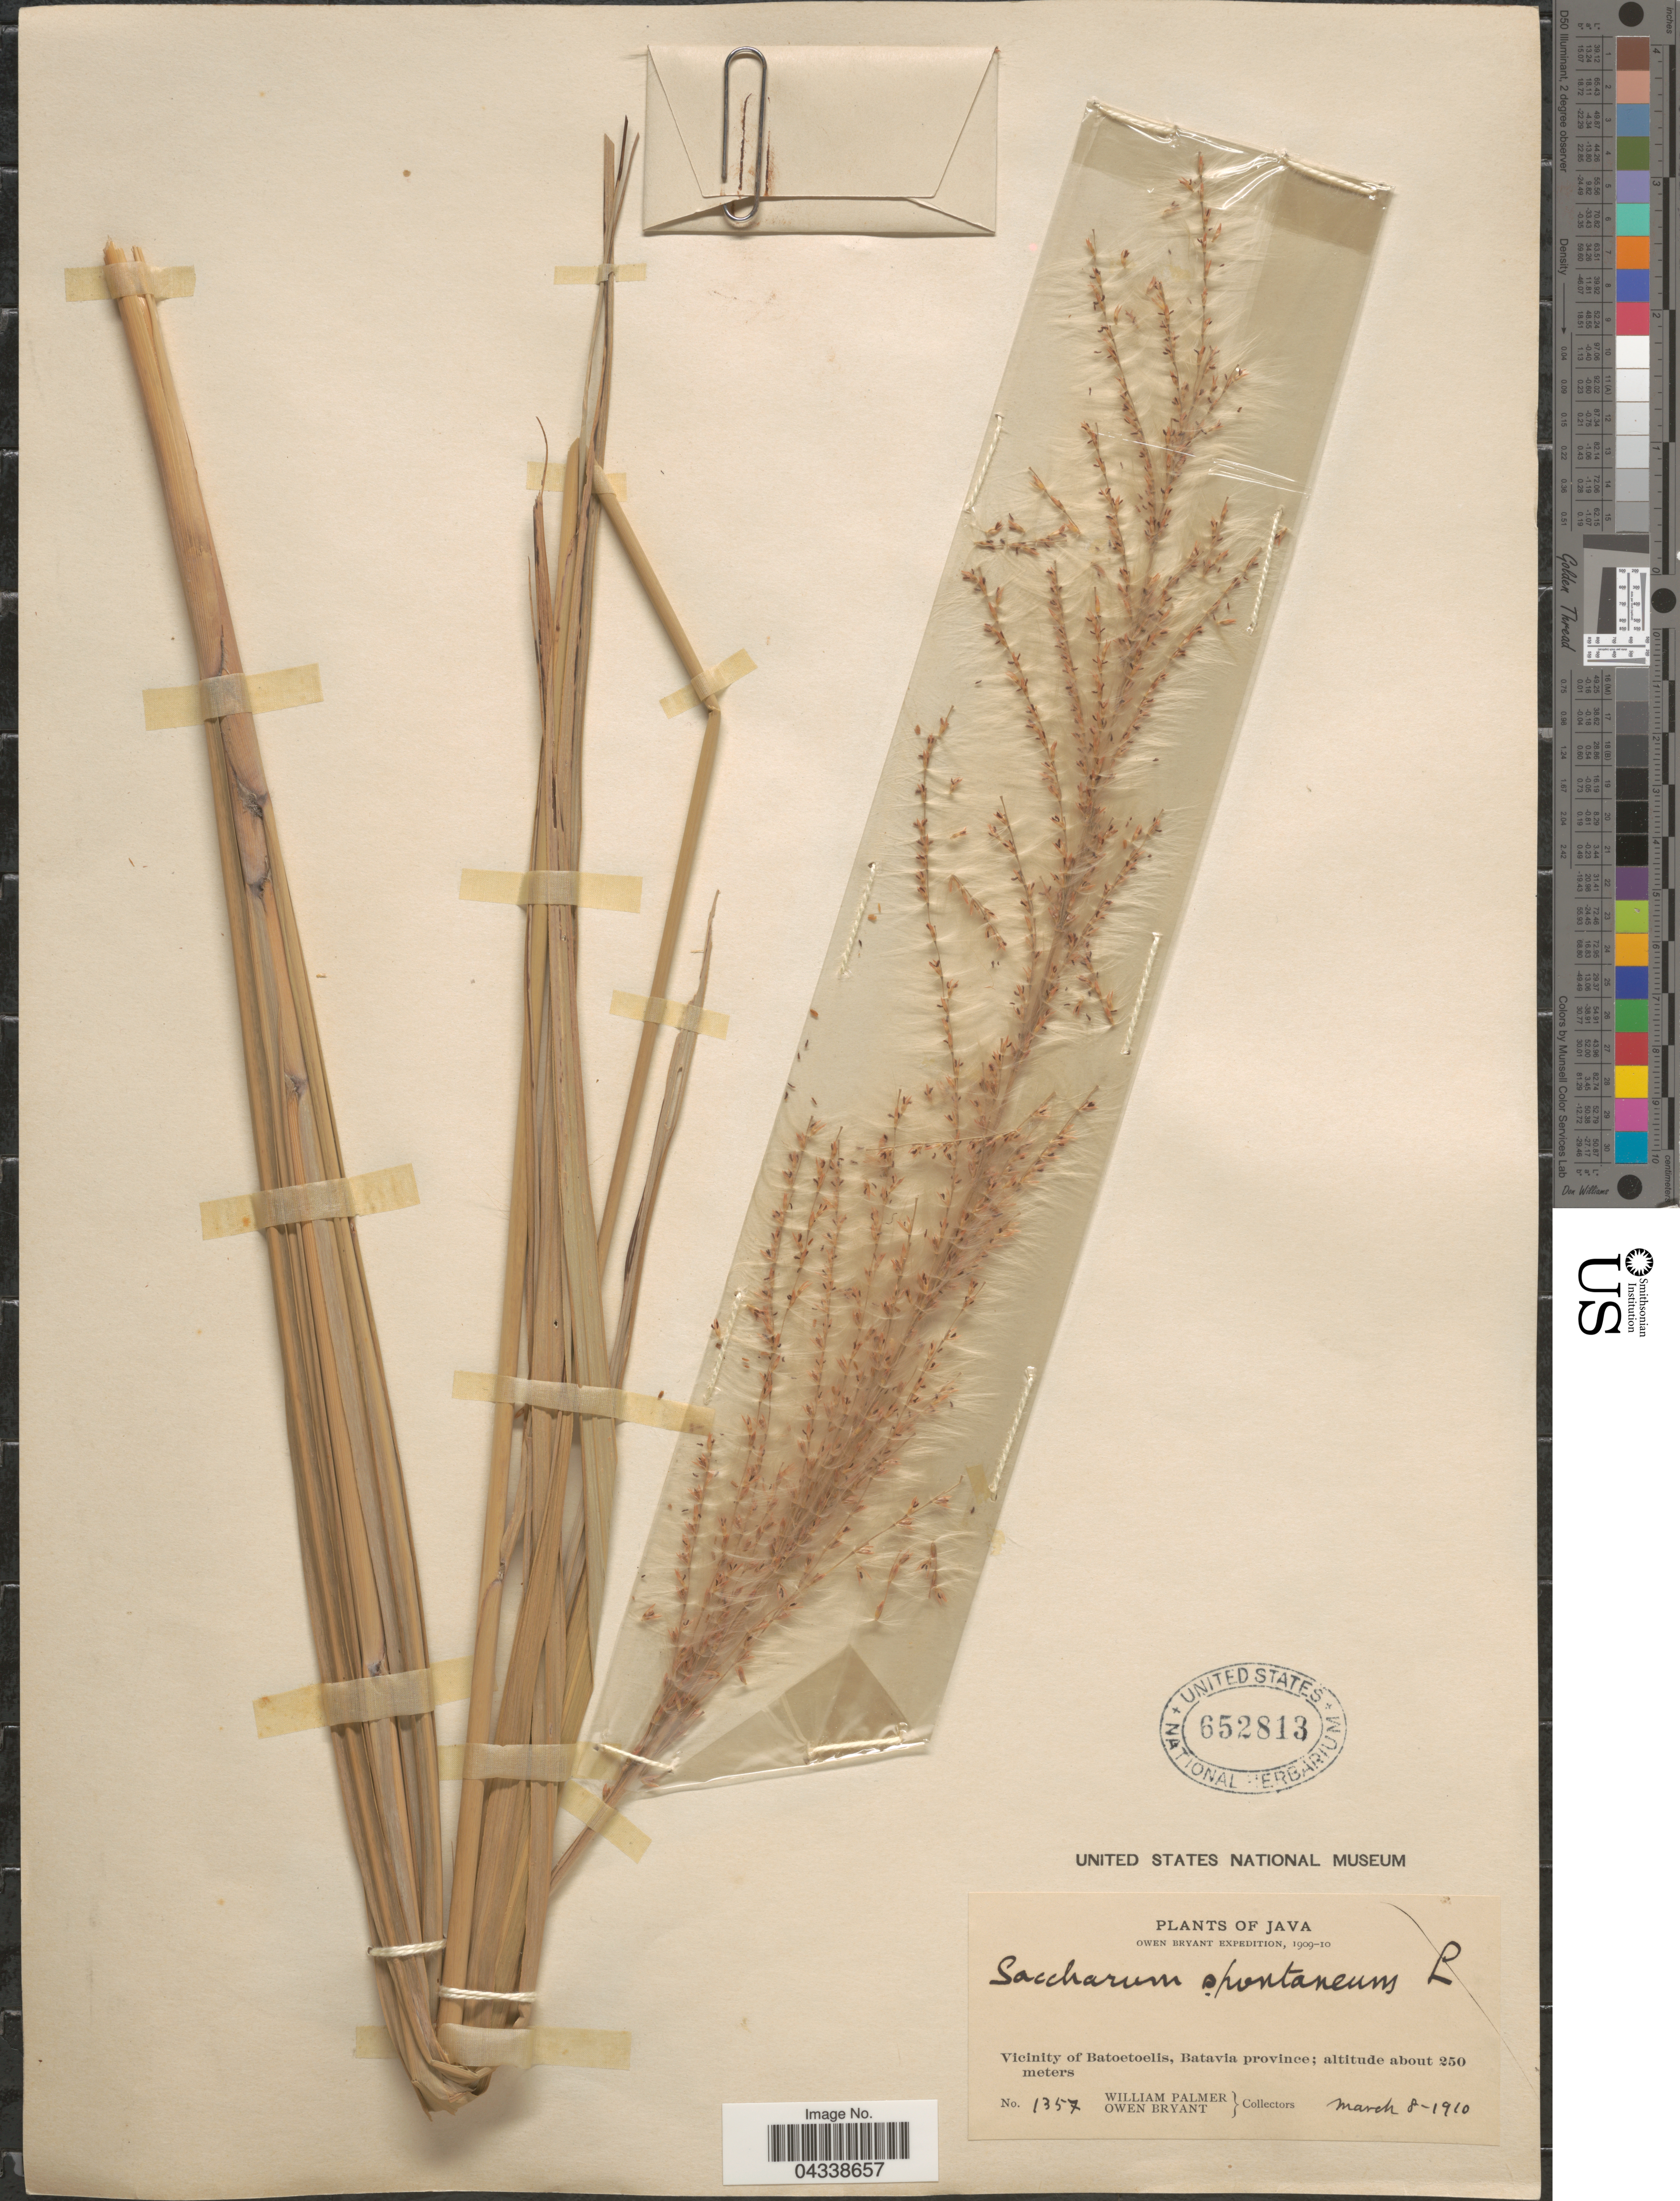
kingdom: Plantae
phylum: Tracheophyta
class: Liliopsida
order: Poales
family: Poaceae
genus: Saccharum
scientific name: Saccharum spontaneum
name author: L.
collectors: W. Palmer & O. Bryant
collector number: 1357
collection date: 1910-03-08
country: Indonesia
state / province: Java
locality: Owen Bryant Expedition, 1909-10. Vicinity of Batoetoelis, Batavia province.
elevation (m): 250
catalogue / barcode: US 652813